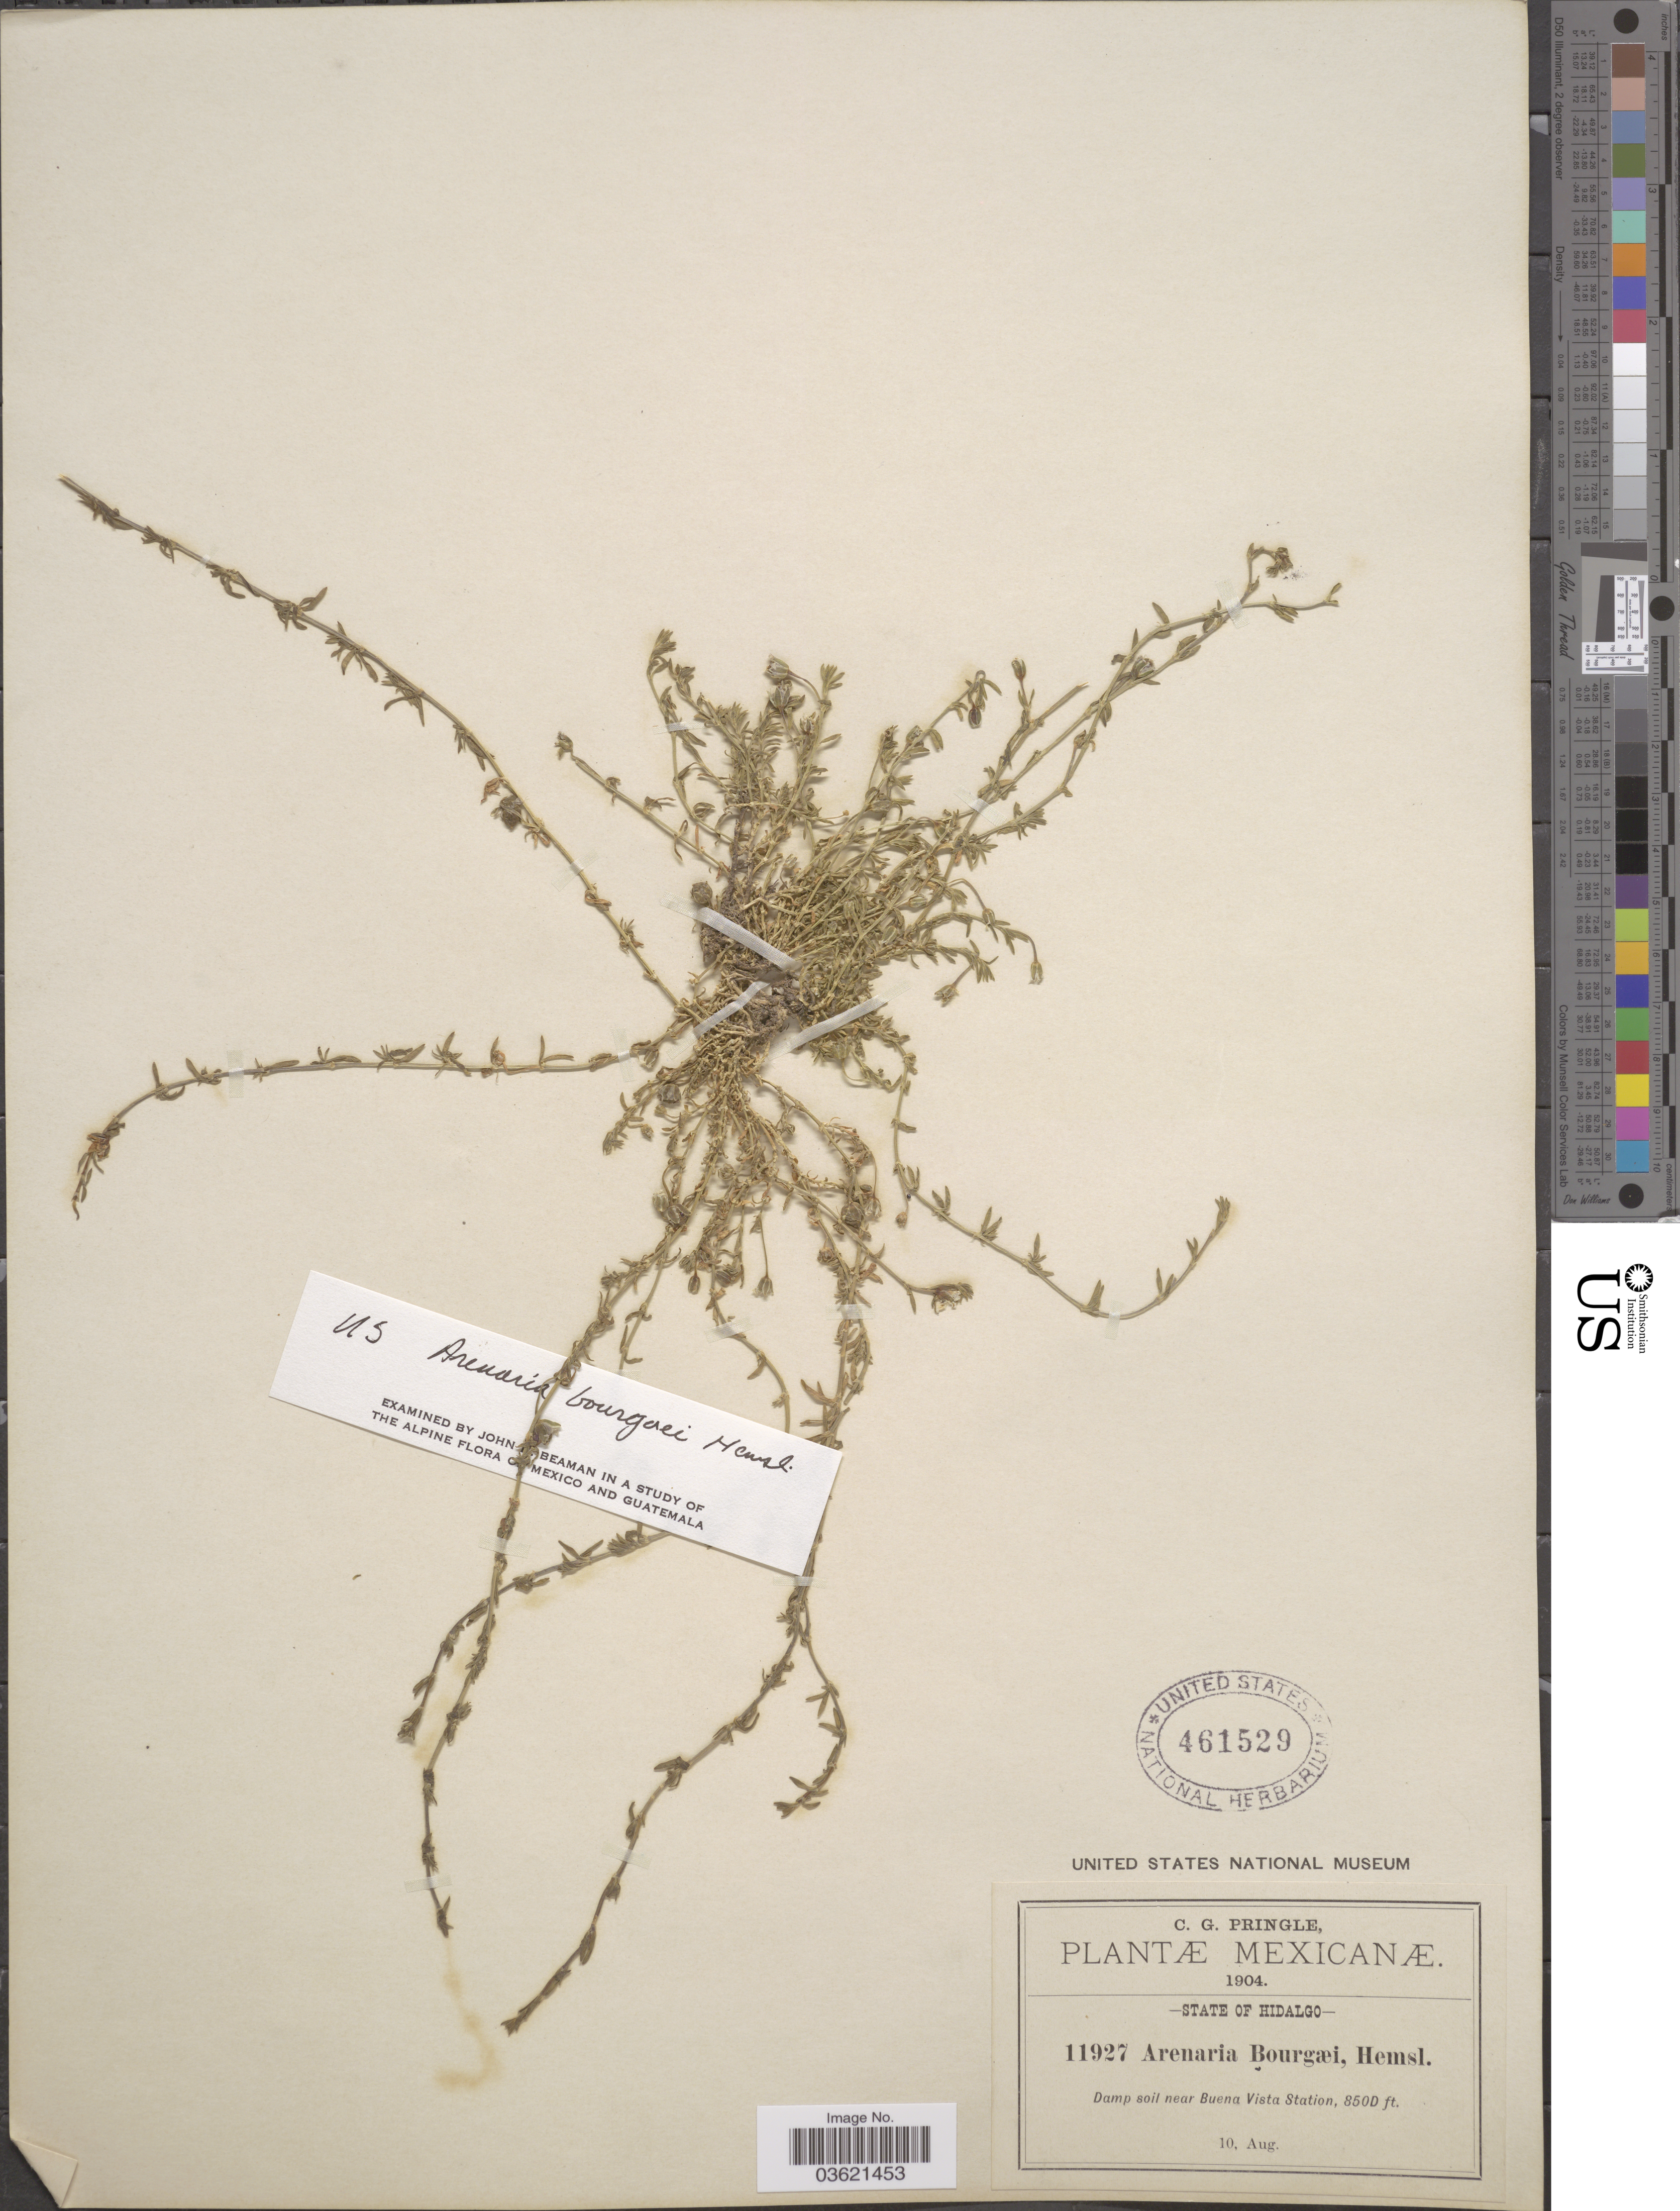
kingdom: Plantae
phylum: Tracheophyta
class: Magnoliopsida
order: Caryophyllales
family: Caryophyllaceae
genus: Arenaria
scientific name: Arenaria bourgaei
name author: Hemsl.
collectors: C. G. Pringle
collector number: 11927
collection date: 1904-08-10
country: Mexico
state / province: Hidalgo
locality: Near Buena Vista Station.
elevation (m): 2591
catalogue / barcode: US 461529